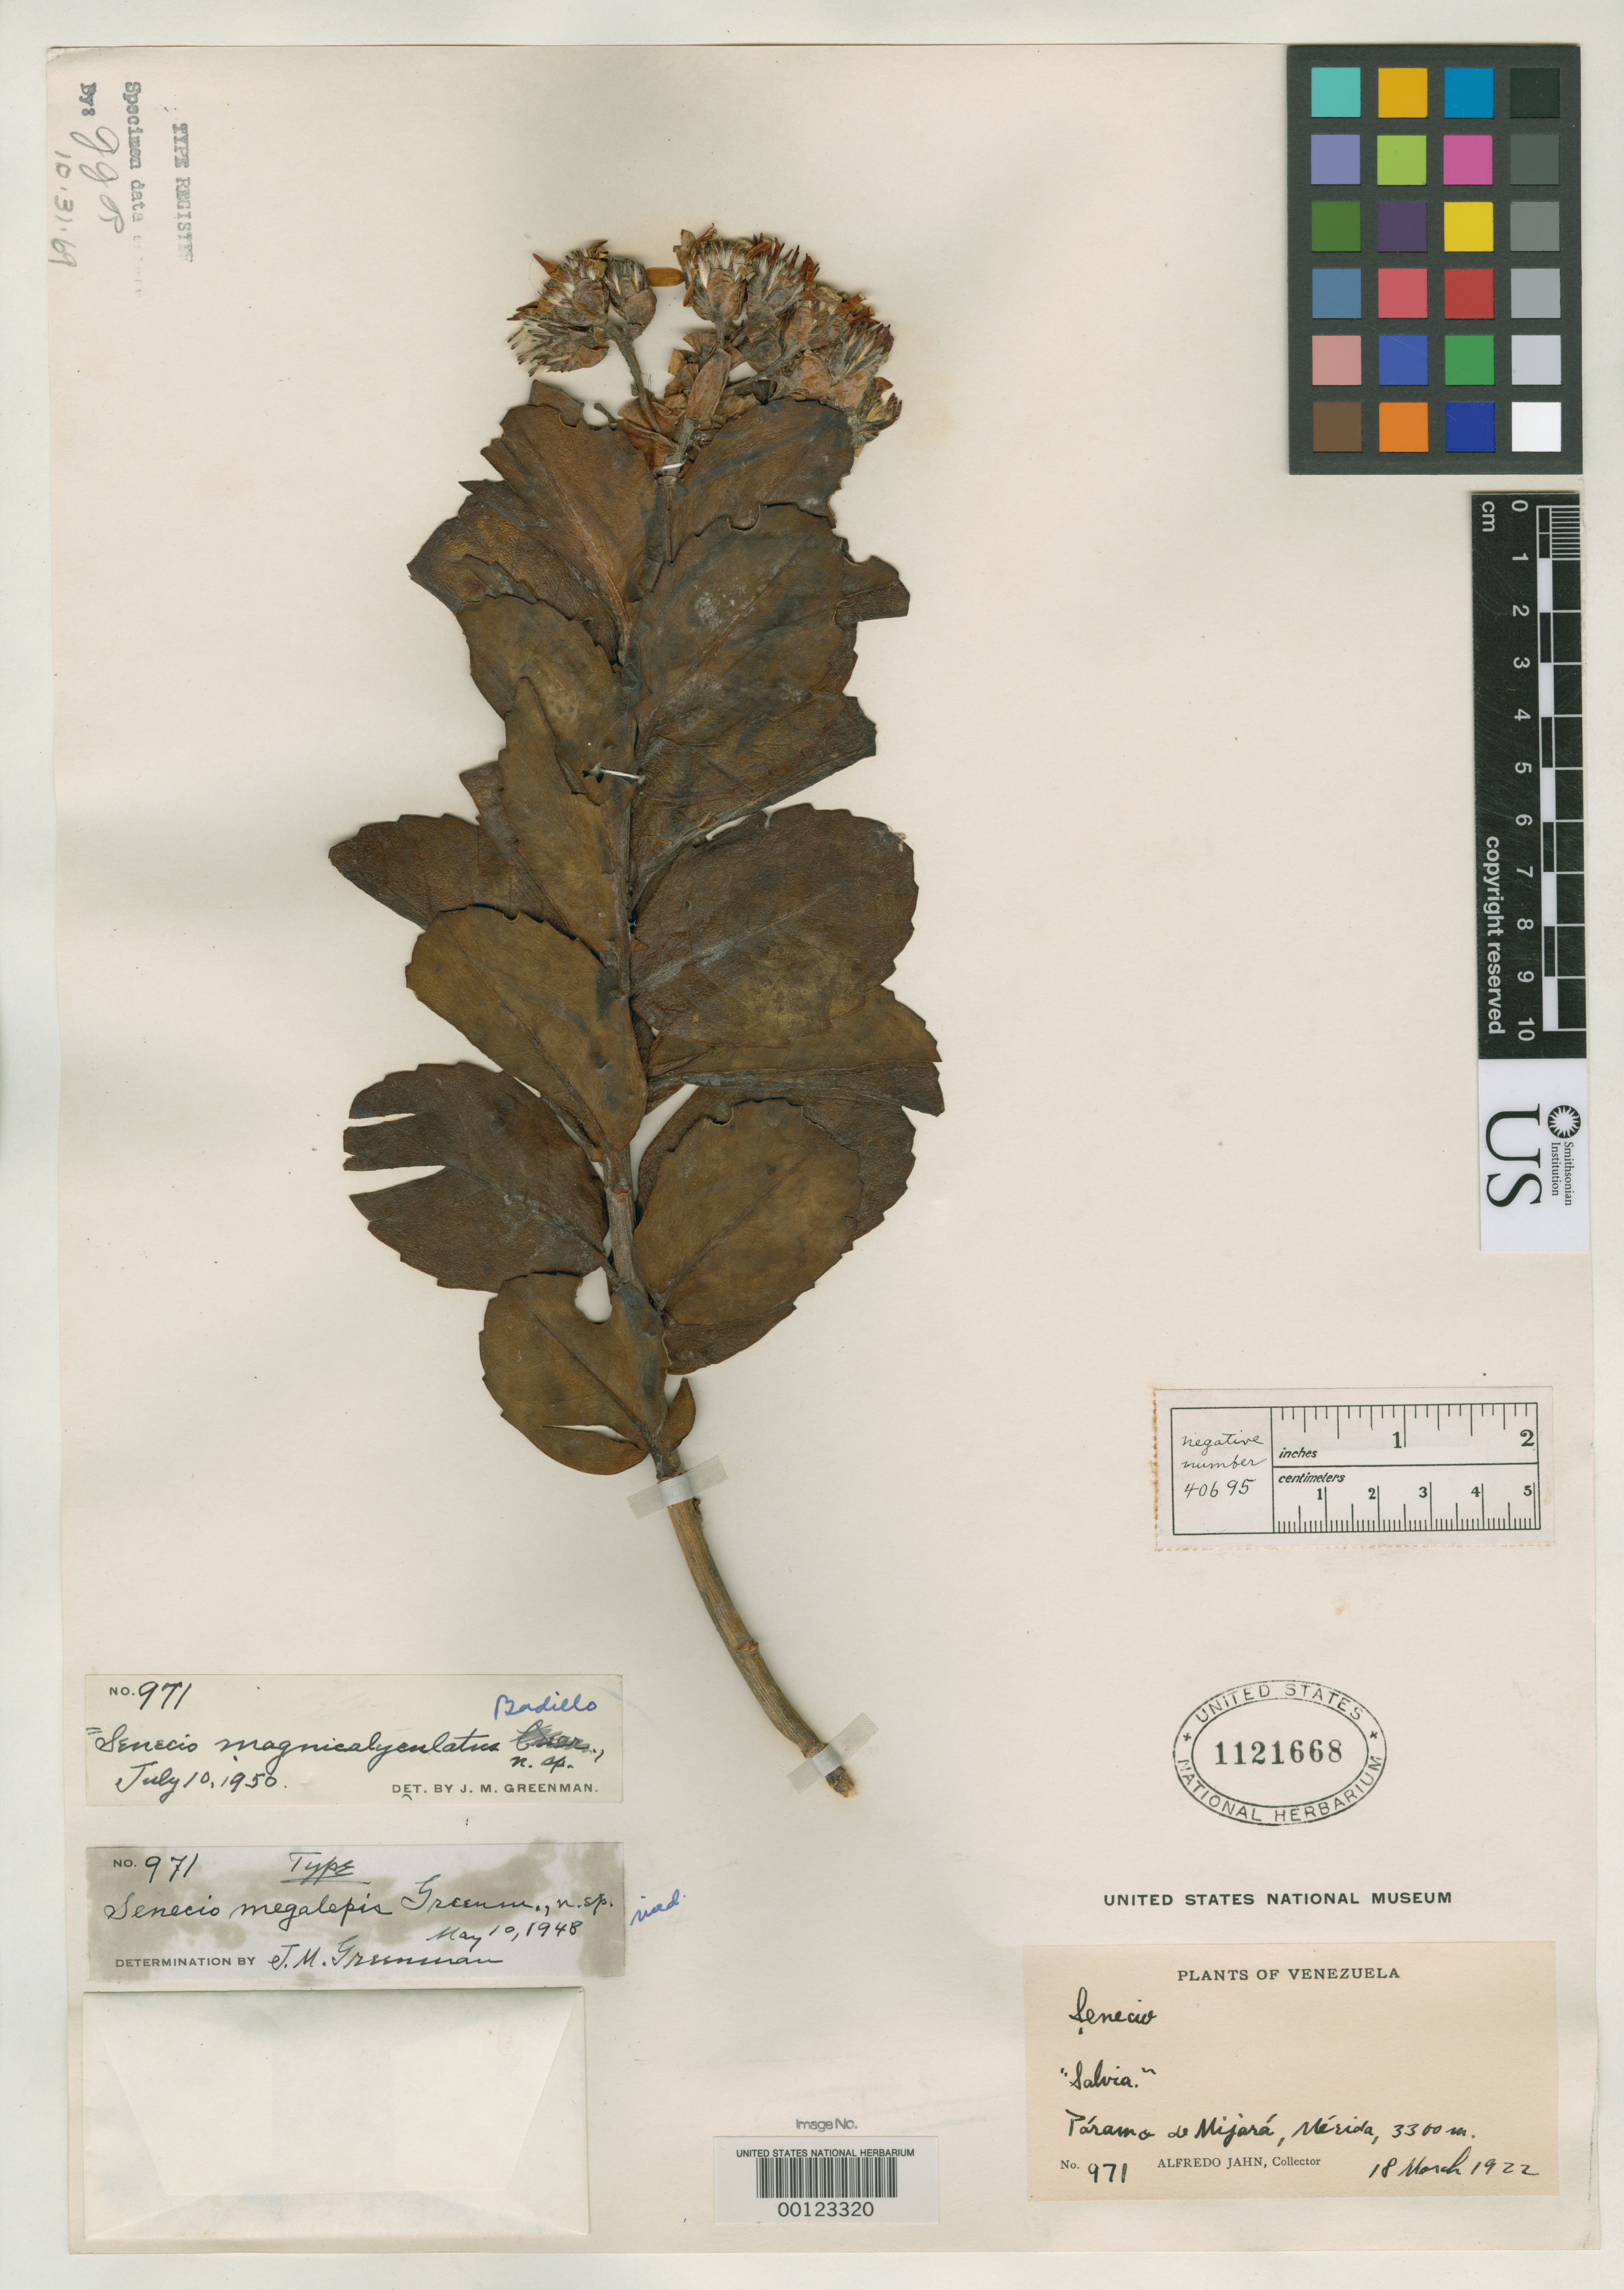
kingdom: Plantae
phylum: Tracheophyta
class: Magnoliopsida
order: Asterales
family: Asteraceae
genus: Senecio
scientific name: Senecio magnicalyculatus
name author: V.M. Badillo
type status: Type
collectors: A. Jahn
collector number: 971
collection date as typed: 18 Mar 1922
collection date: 1922-03-18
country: Venezuela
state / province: Mérida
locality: Páramo de Mijara.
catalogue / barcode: US 1121668